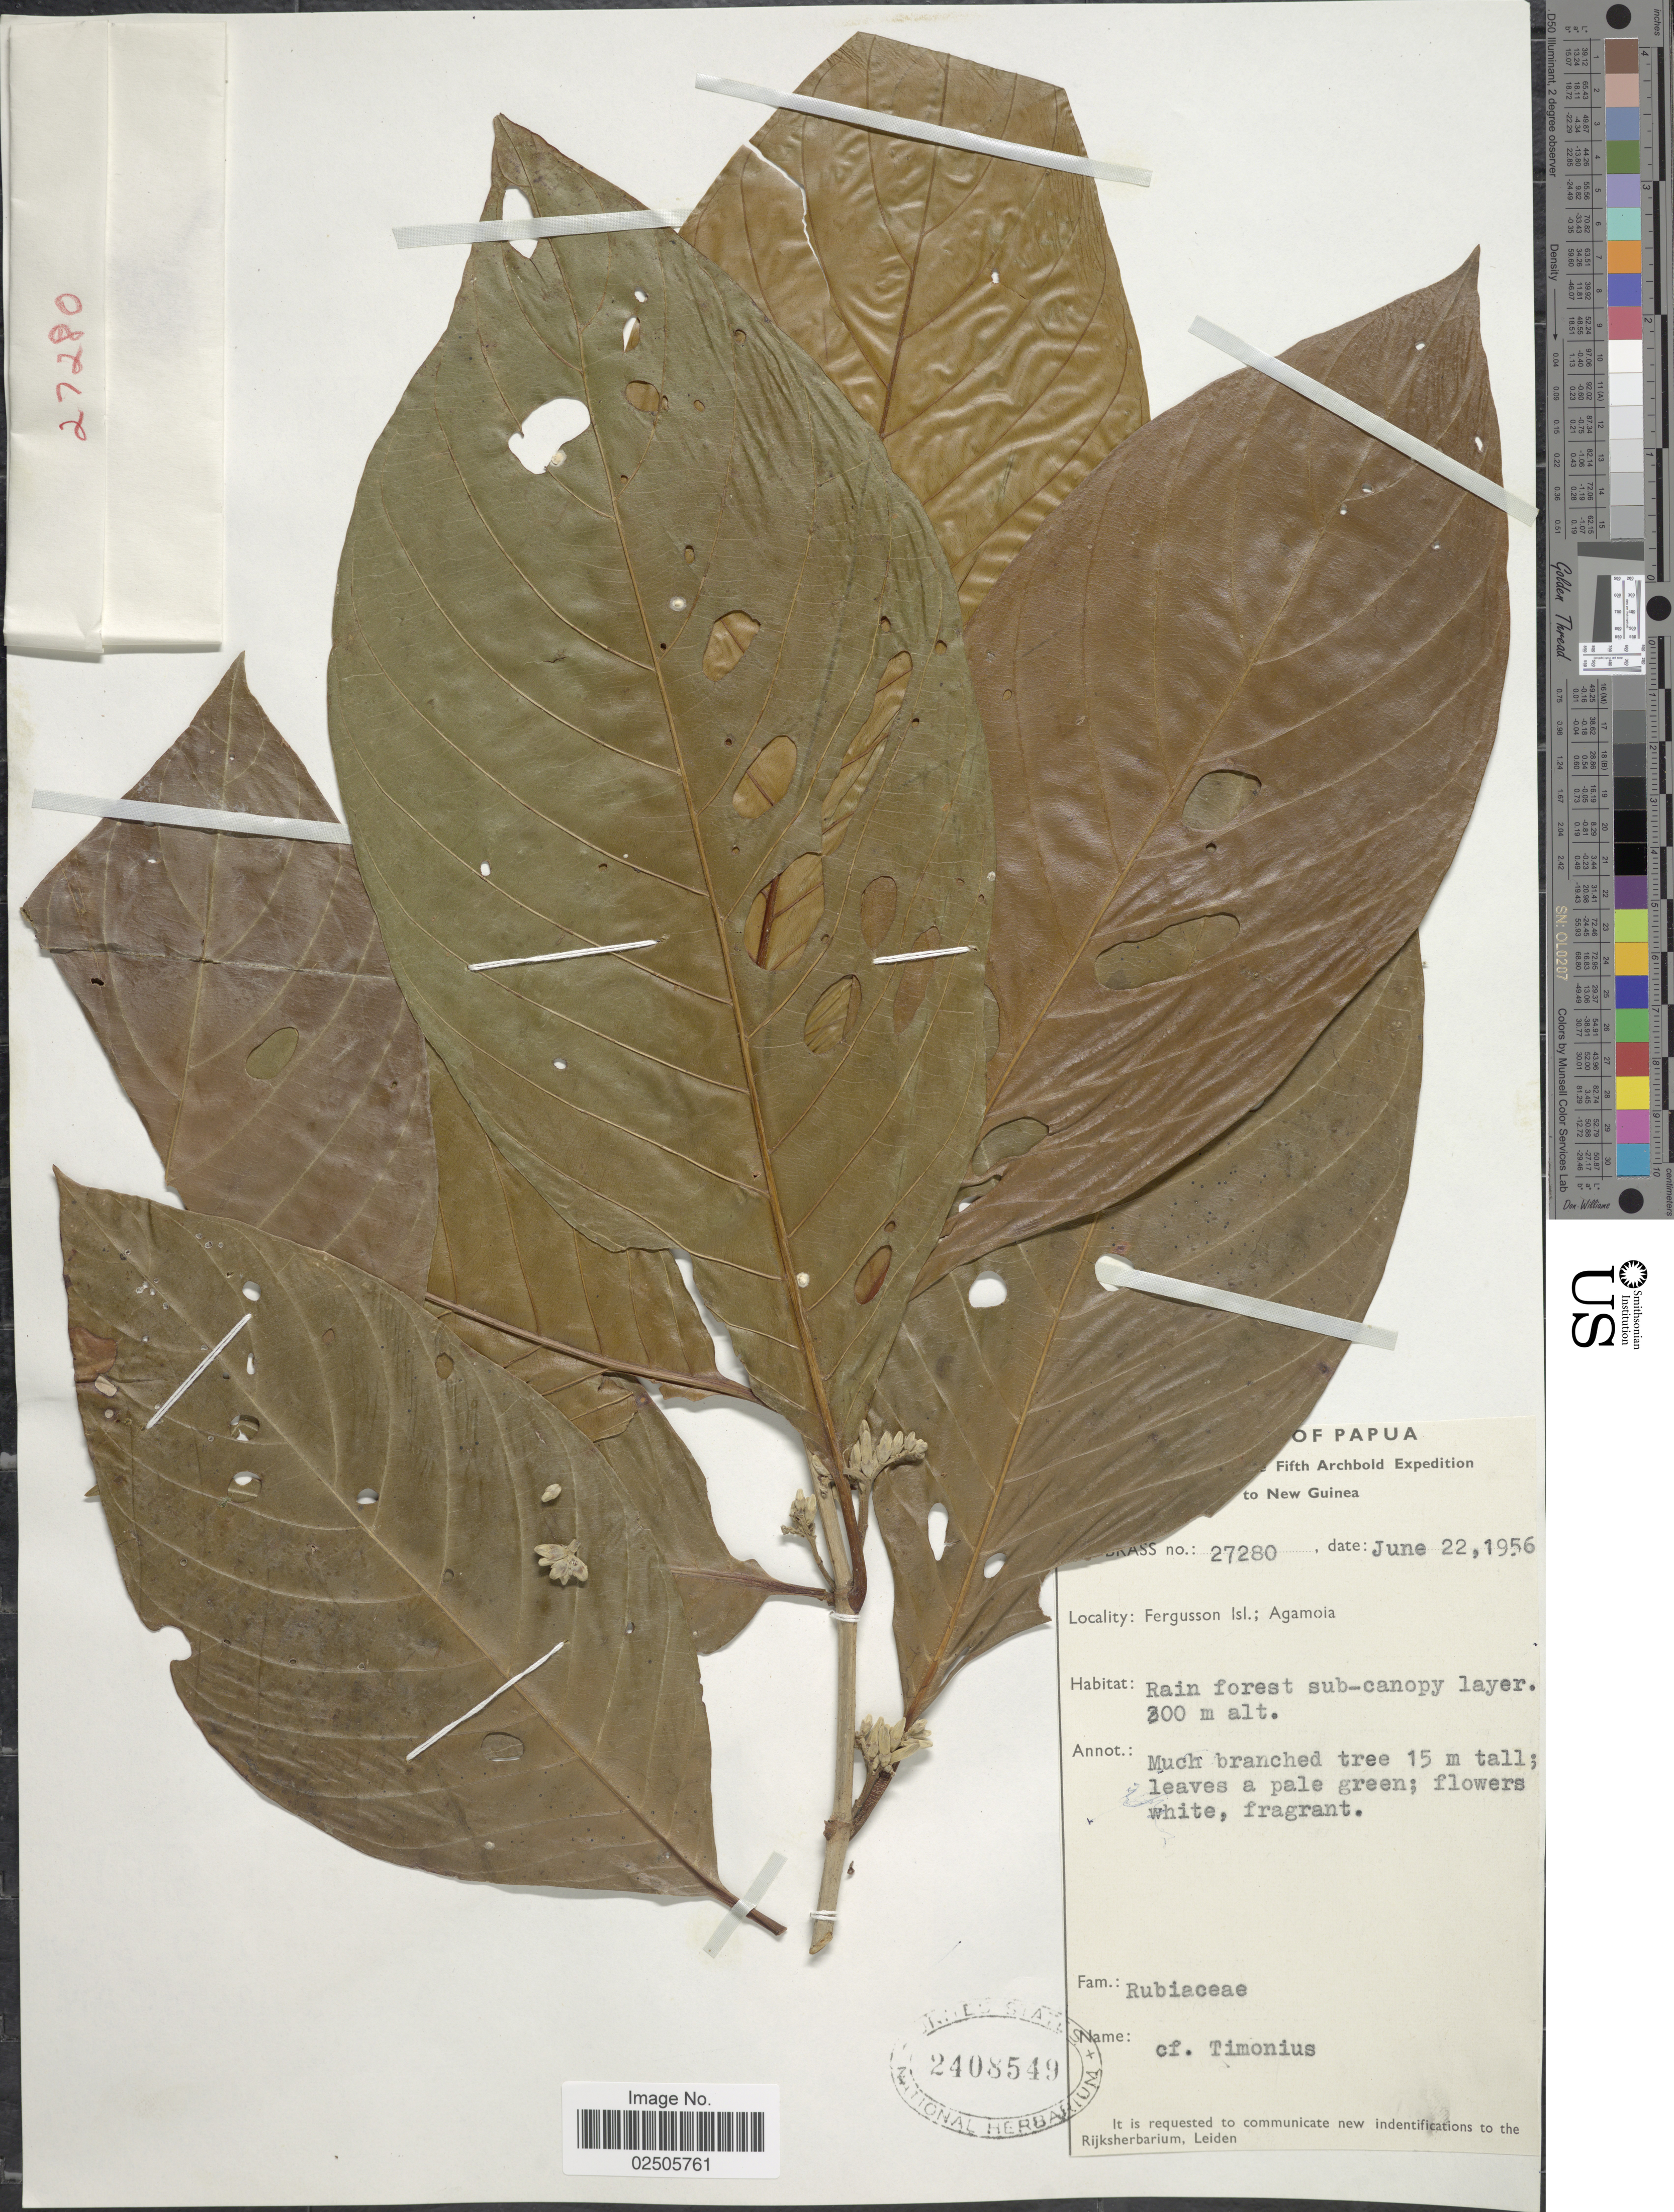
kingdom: Plantae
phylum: Tracheophyta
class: Magnoliopsida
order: Gentianales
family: Rubiaceae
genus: Timonius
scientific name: Timonius sp.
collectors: L. J. Brass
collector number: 27280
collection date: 1956-06-22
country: Papua New Guinea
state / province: Milne Bay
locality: Papua, New Guinea, Fergusson Isl.; Agamola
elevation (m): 300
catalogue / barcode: US 2408549